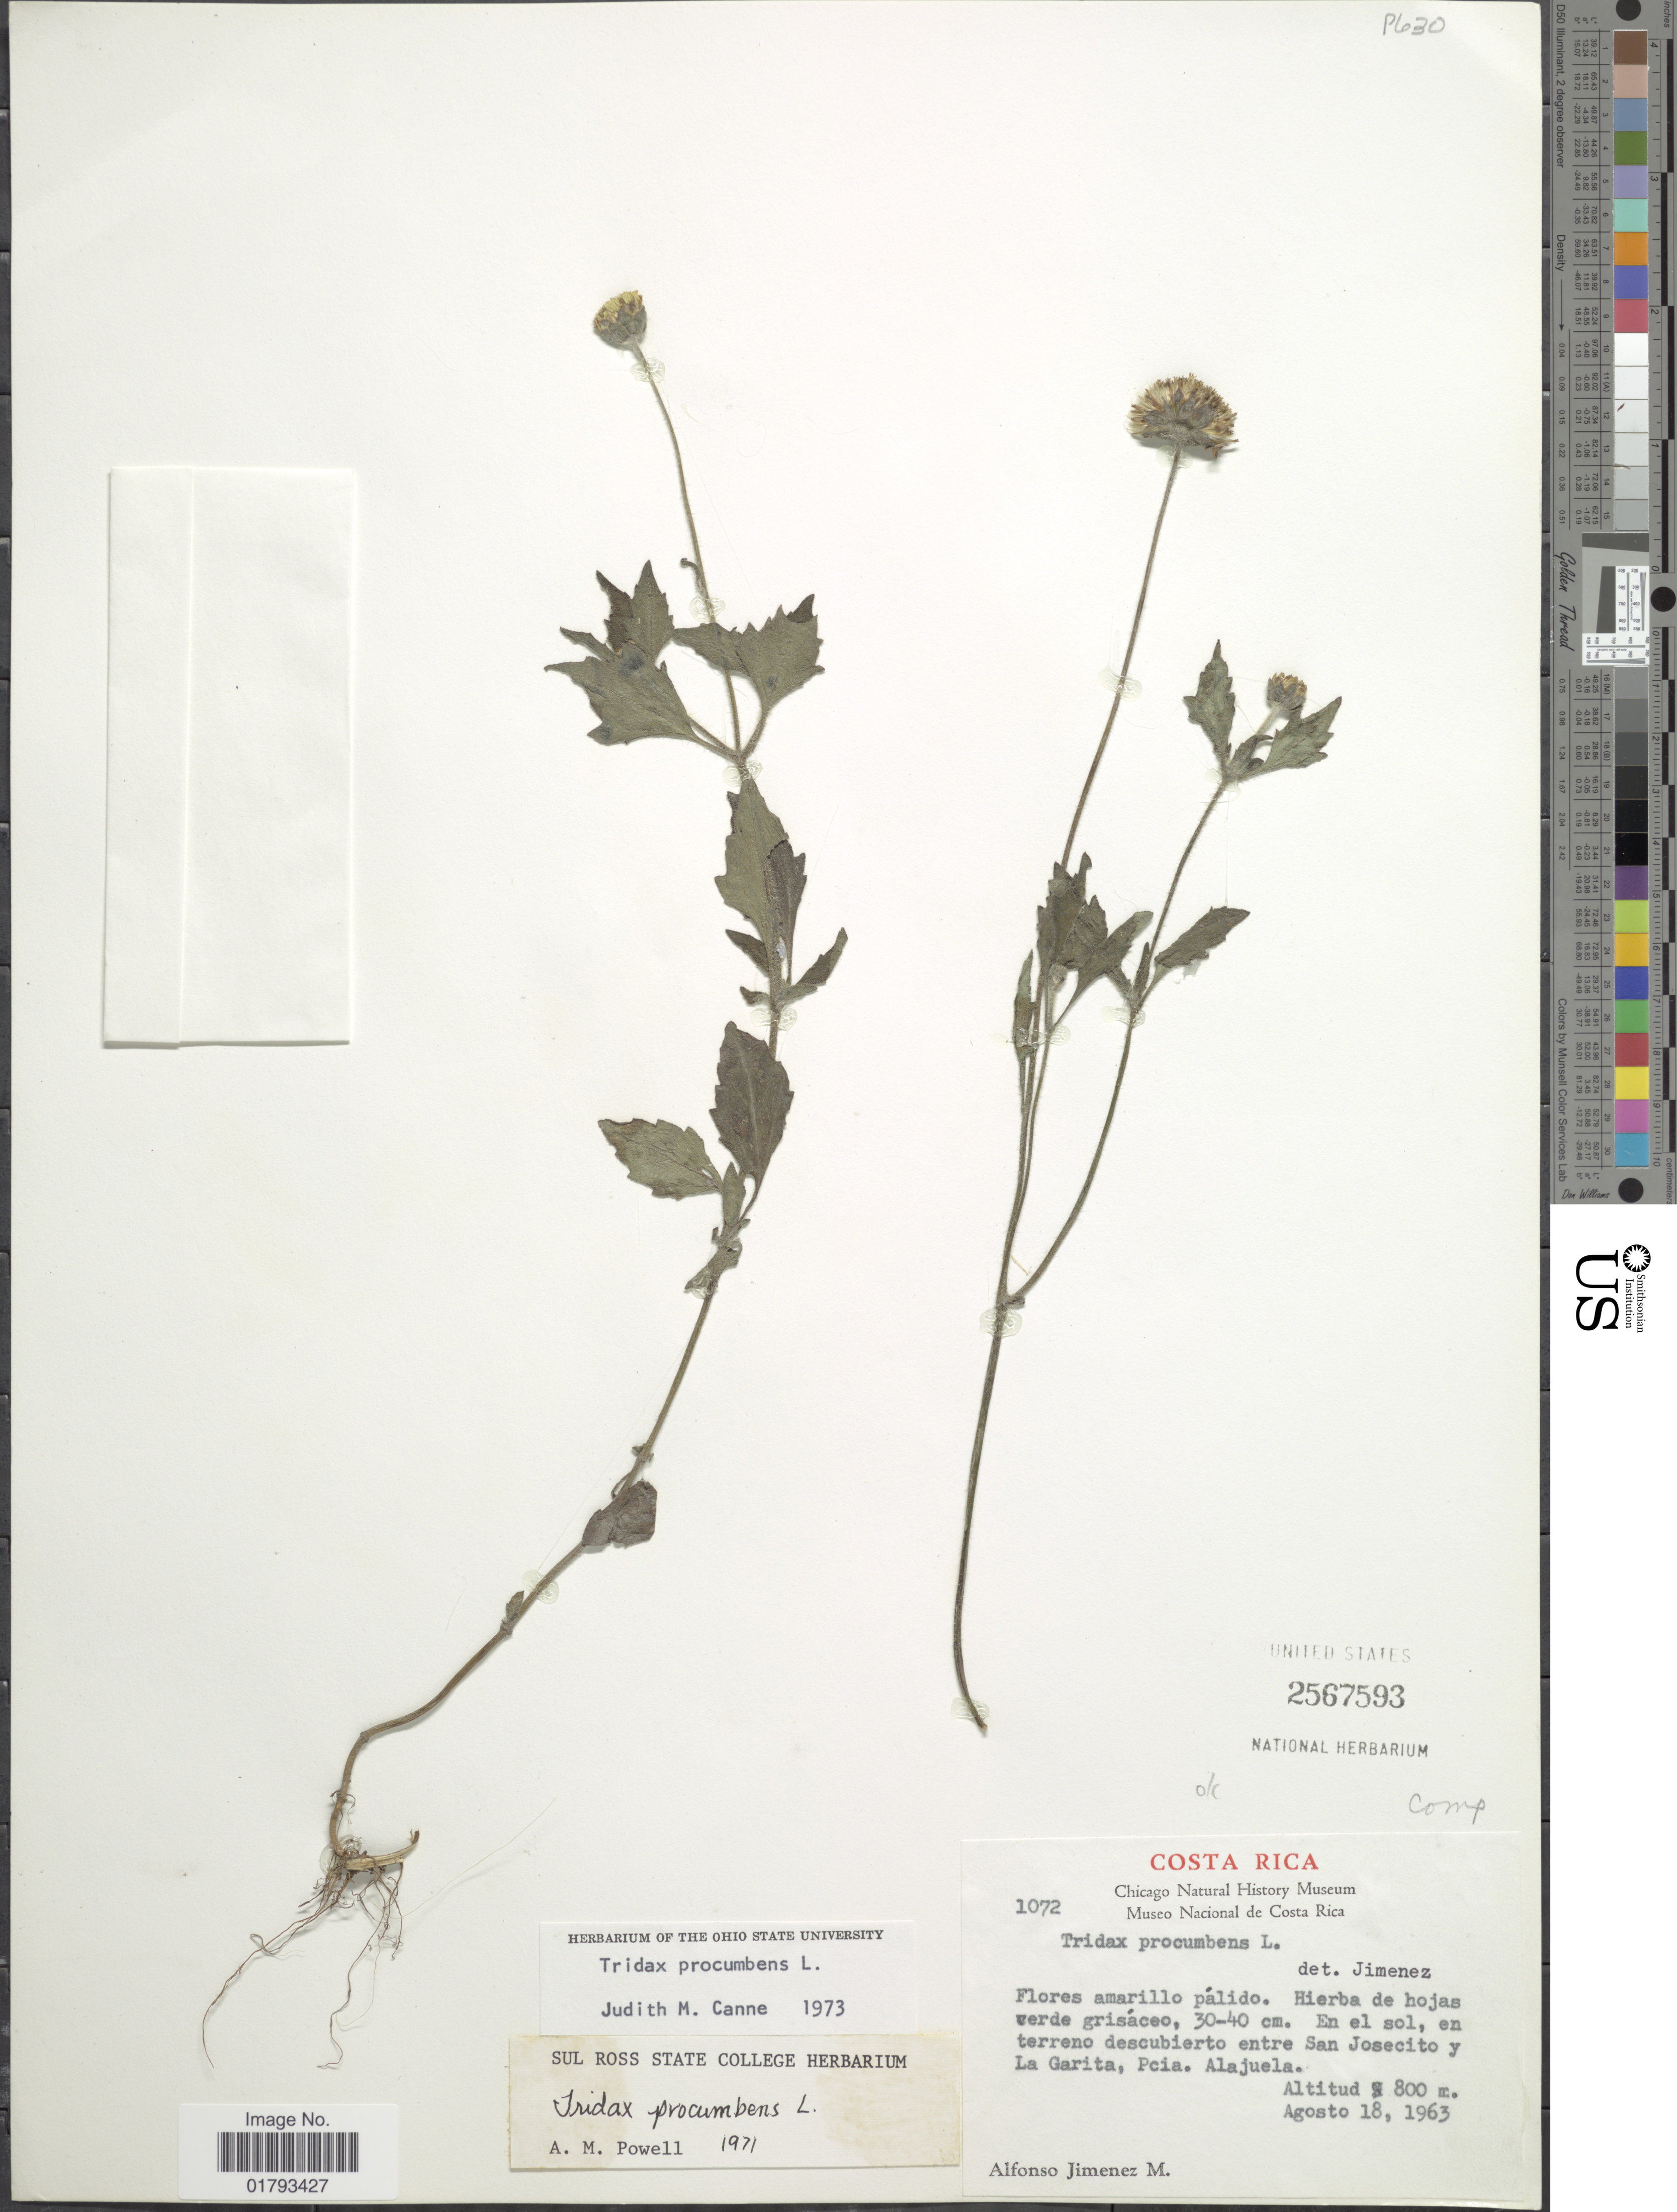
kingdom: Plantae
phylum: Tracheophyta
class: Magnoliopsida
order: Asterales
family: Asteraceae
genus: Tridax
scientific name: Tridax procumbens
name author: L.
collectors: A. F. Skutch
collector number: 1072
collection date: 1963-08-18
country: Costa Rica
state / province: Alajuela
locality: En el sol, en terreno descubierto entre San Josecito y La Garita, Pcia. Alajuela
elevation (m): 800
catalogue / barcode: US 2567593